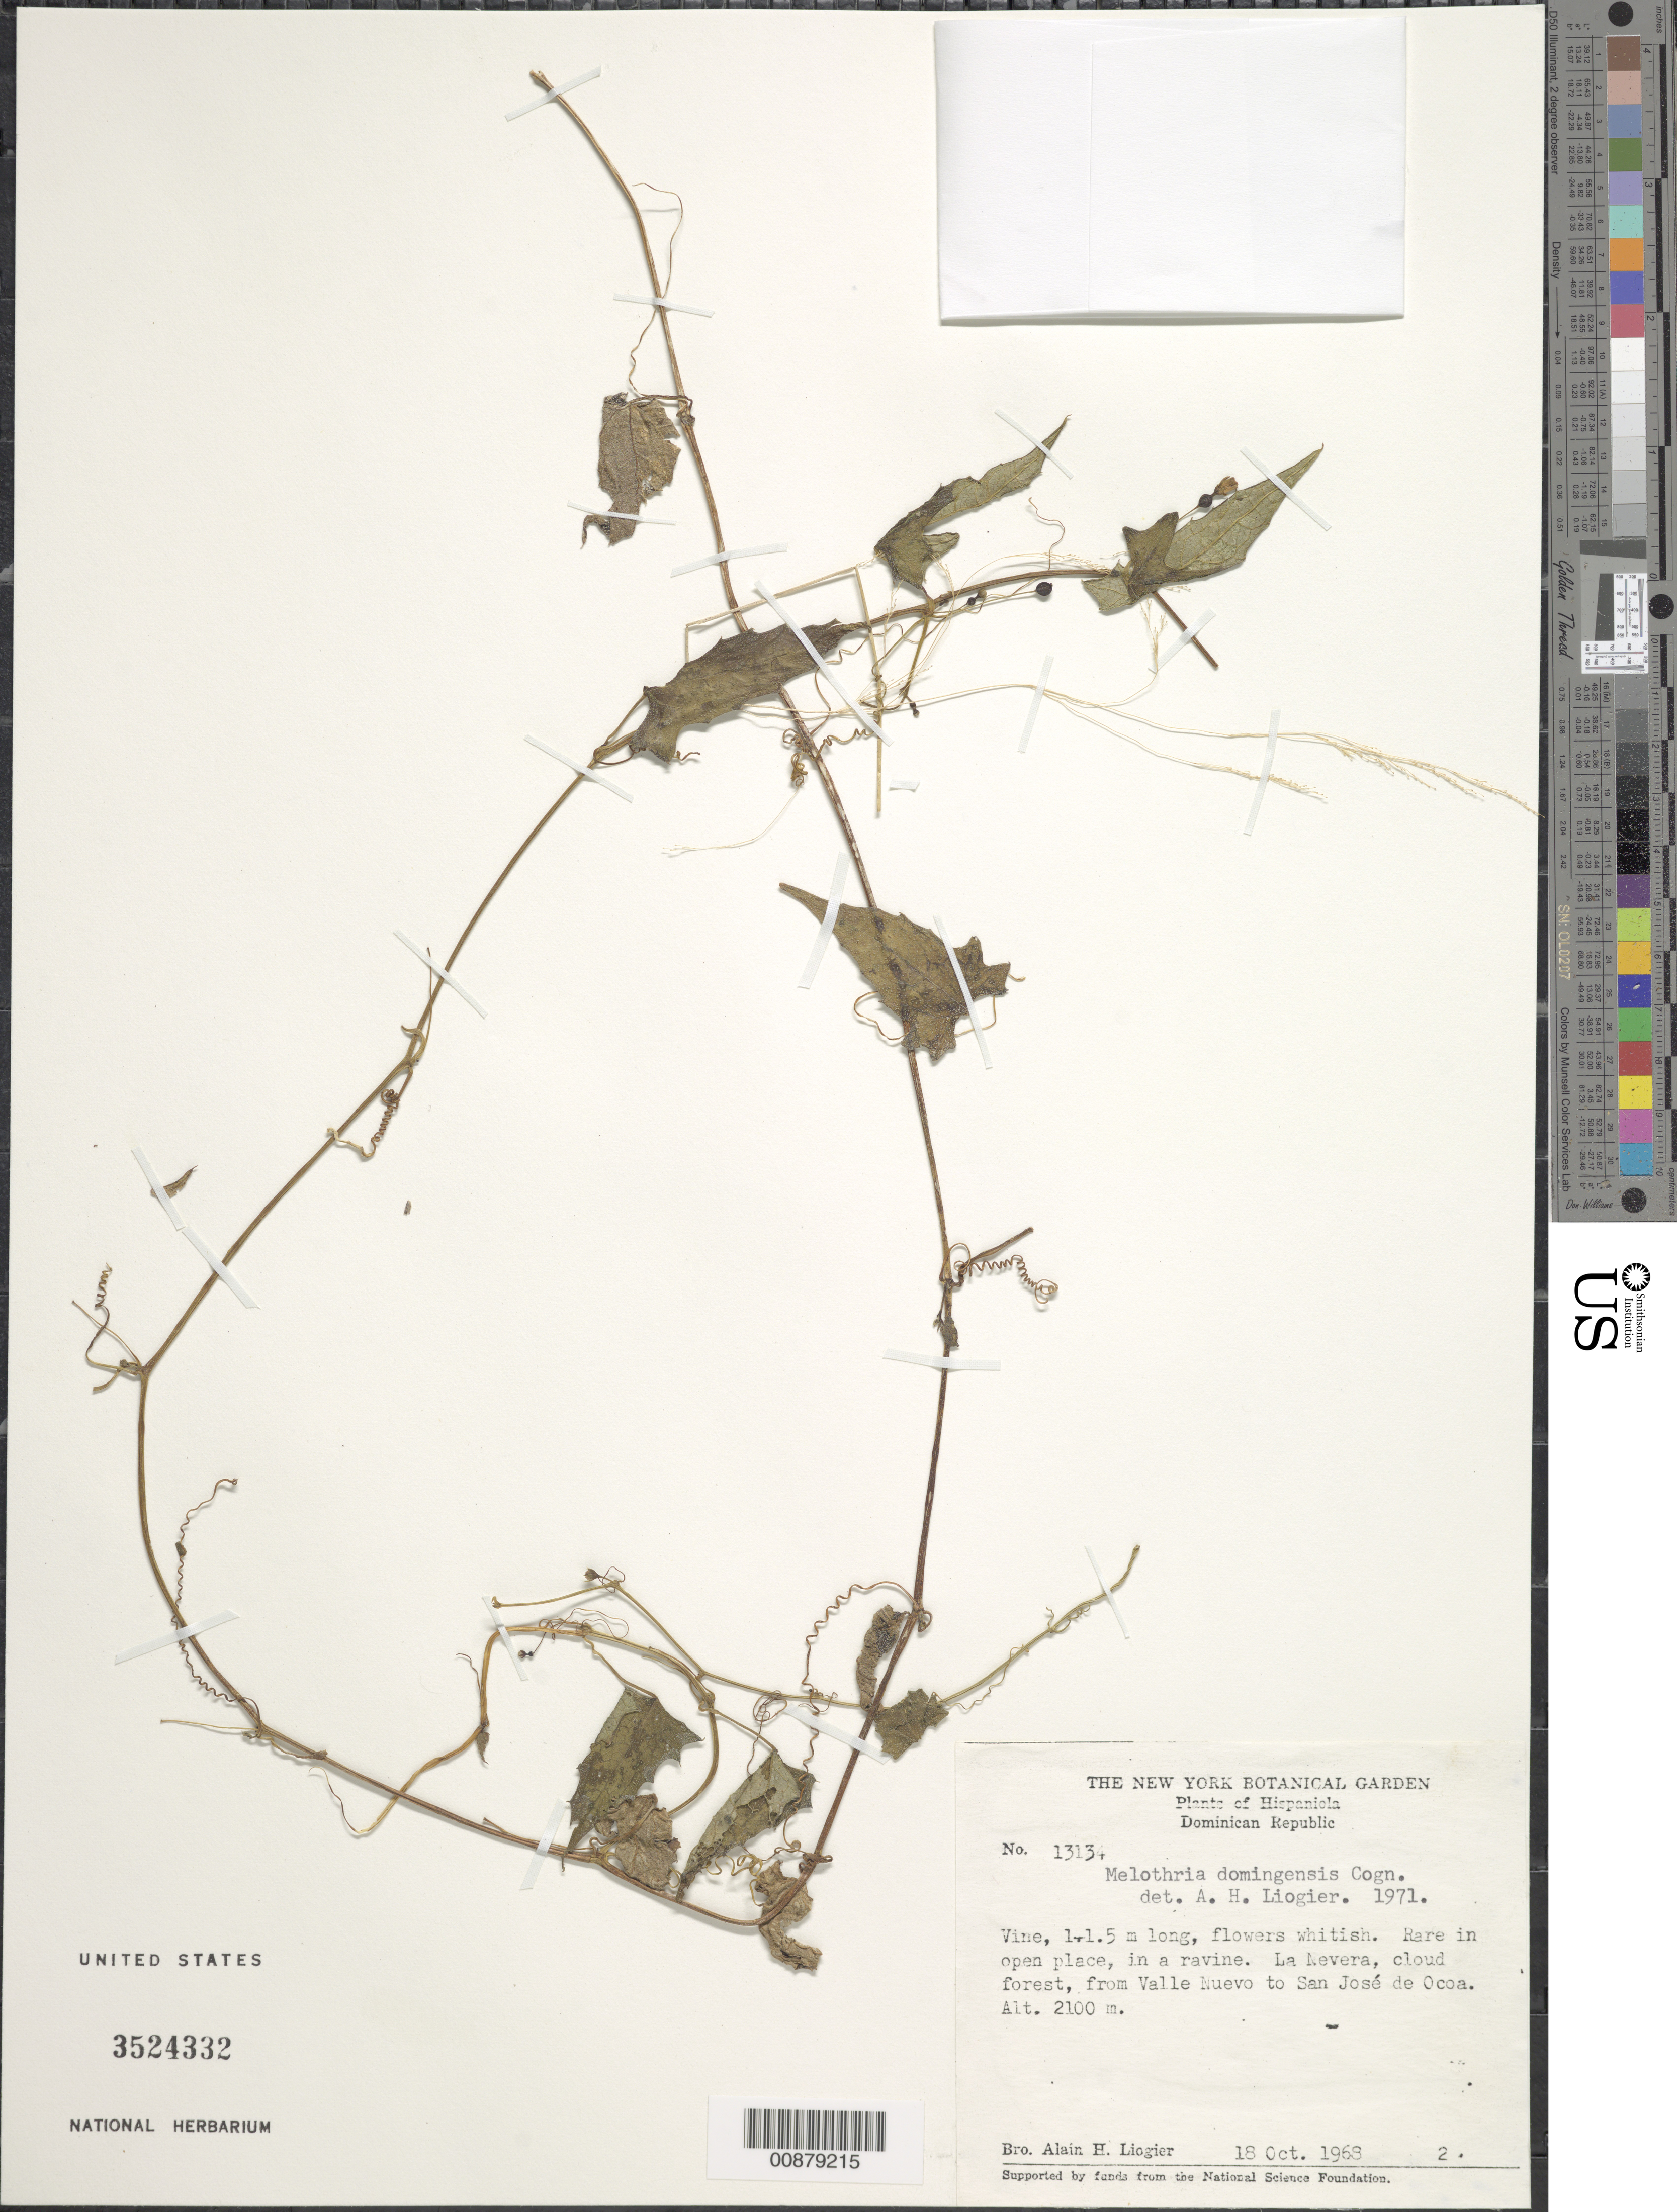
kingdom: Plantae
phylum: Tracheophyta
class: Magnoliopsida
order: Cucurbitales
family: Cucurbitaceae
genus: Cayaponia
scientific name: Cayaponia domingensis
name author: (Cogn.) H. Schaef. & M. Nee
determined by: Nee, Michael H.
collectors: A. H. Liogier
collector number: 13134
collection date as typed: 18 Oct 1968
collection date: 1968-10-18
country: Dominican Republic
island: Hispaniola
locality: La Nevera, from Valle Nuevo to San José de Ocoa.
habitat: In open place in a ravine.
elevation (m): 2100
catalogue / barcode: US 3524332